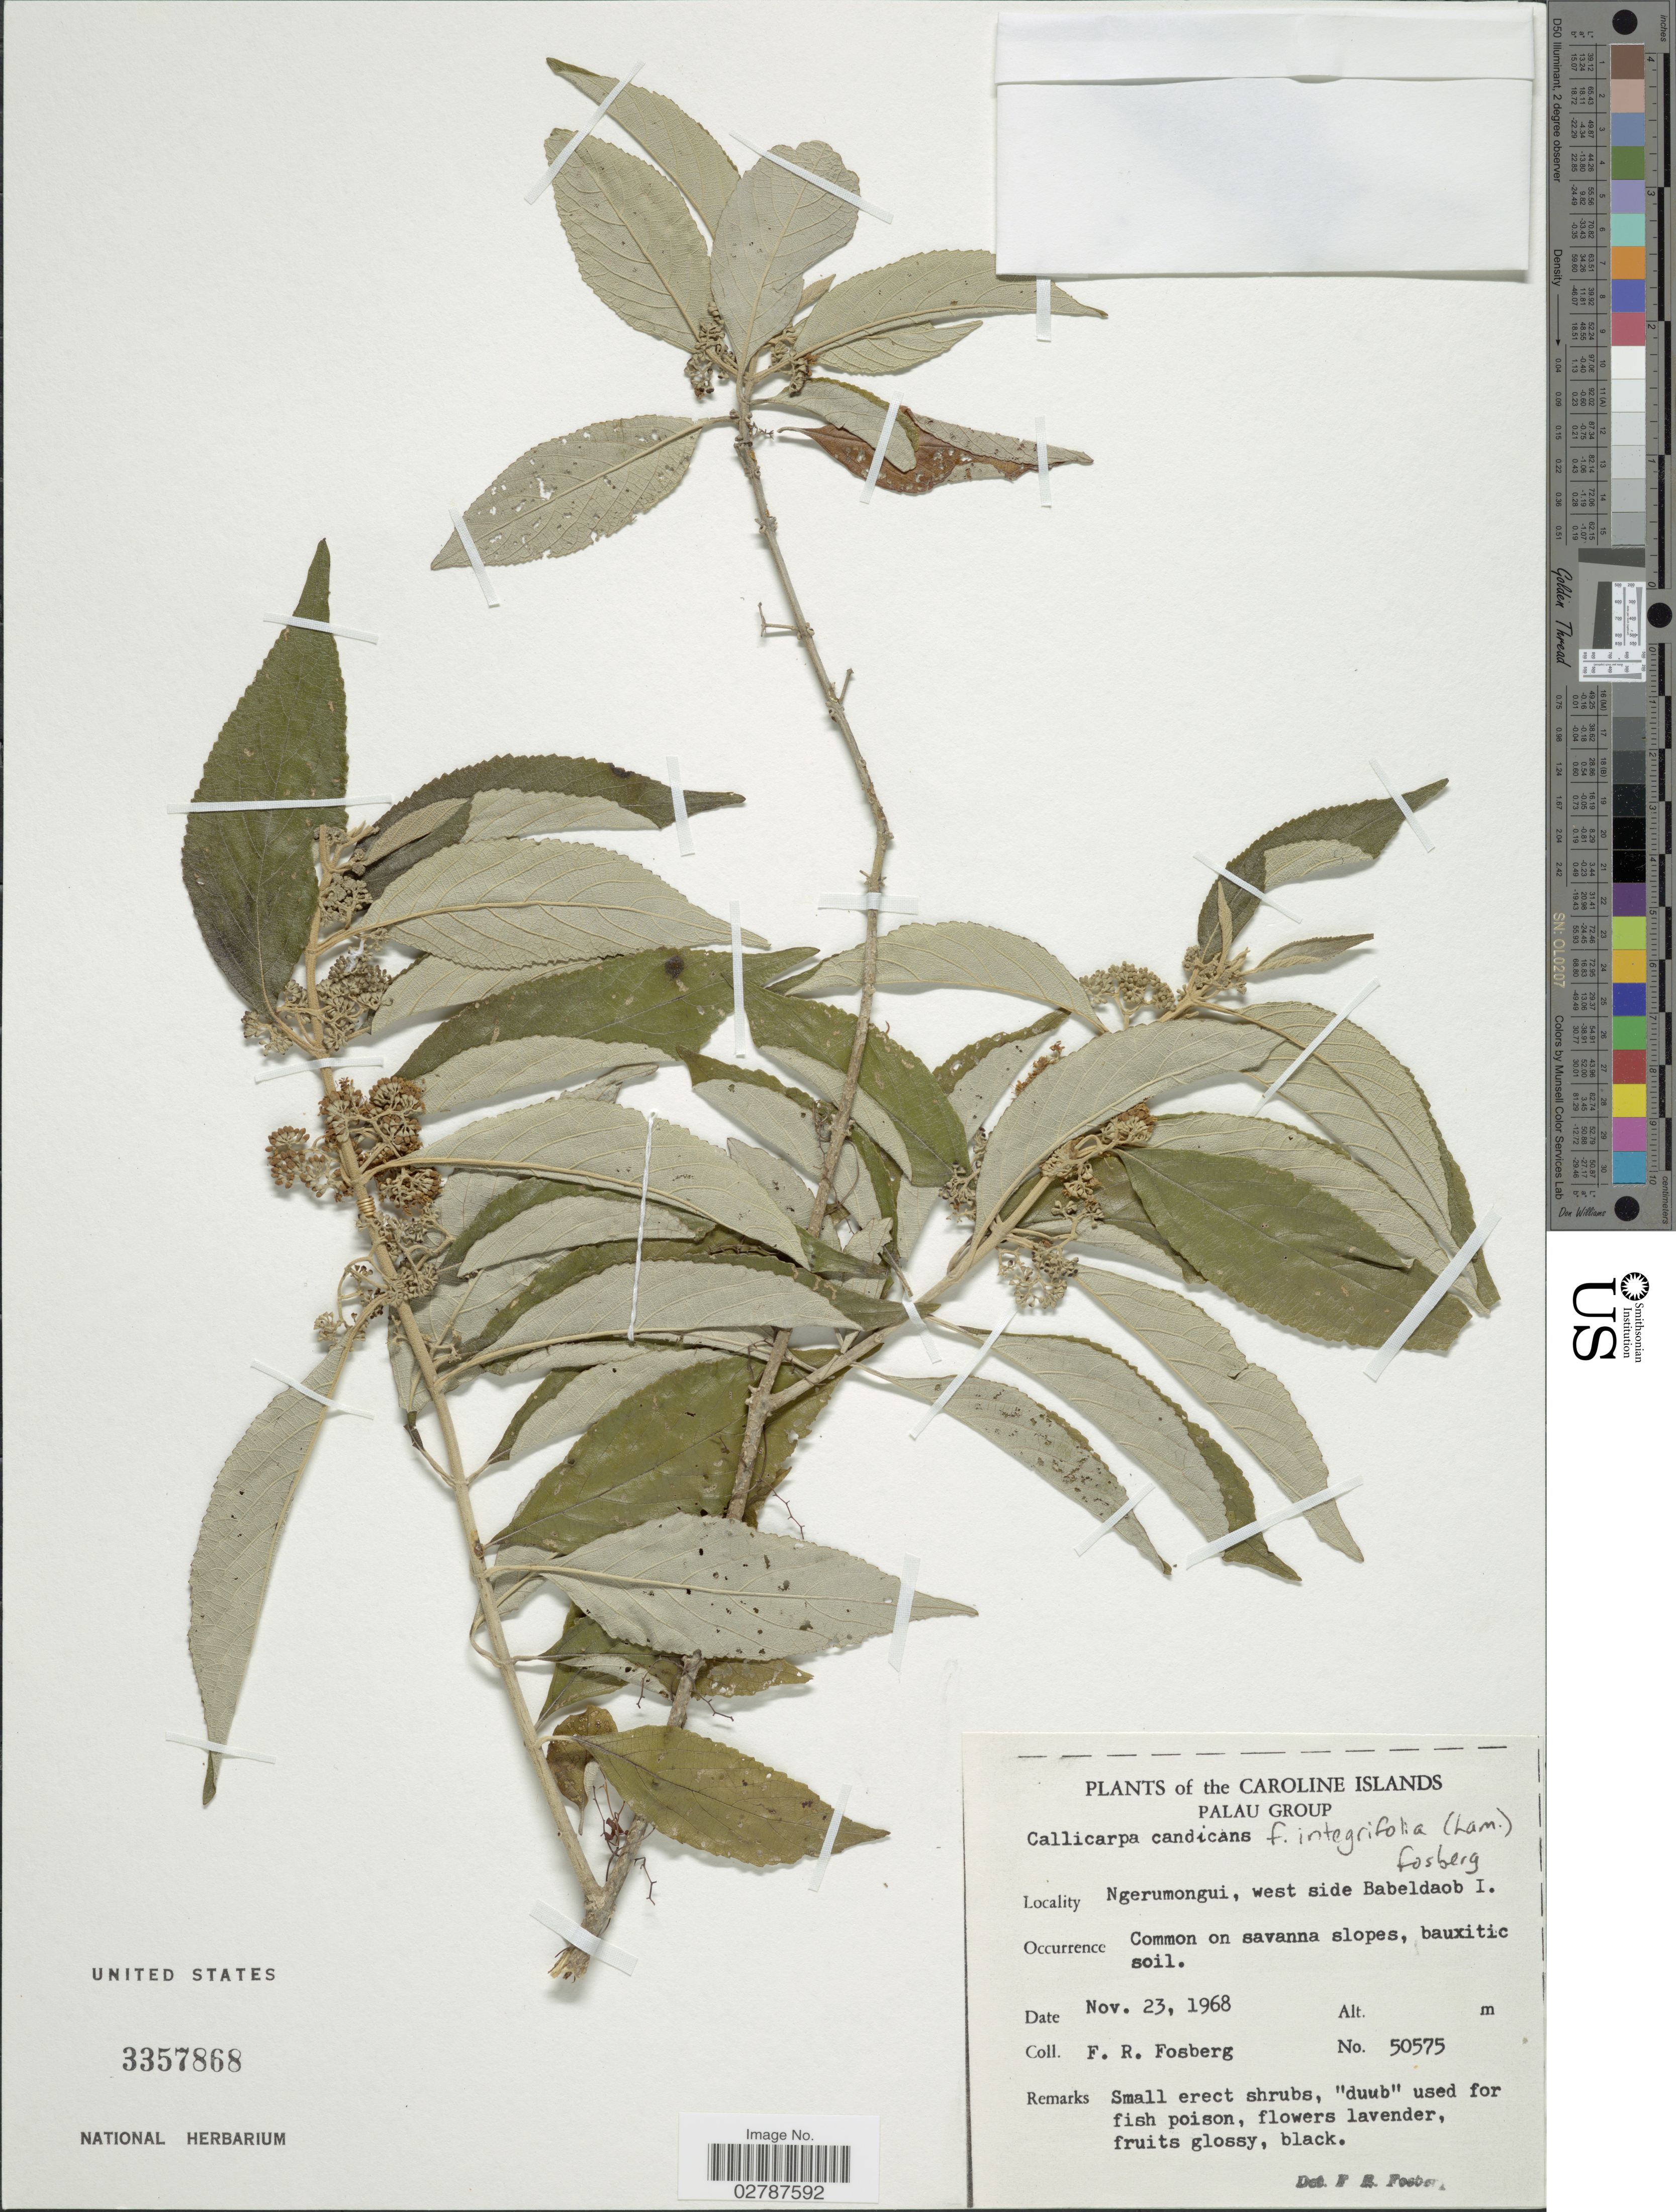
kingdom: Plantae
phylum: Tracheophyta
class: Magnoliopsida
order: Lamiales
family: Lamiaceae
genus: Callicarpa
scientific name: Callicarpa candicans var. integrifolia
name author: (Lam.) Fosberg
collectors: F. R. Fosberg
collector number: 50575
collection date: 1968-11-23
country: Palau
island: Babeldaob [Babelthuap]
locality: The Caroline Islands. Palau Group. Ngerumongui, west side of Babeldaob I.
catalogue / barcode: US 3357868